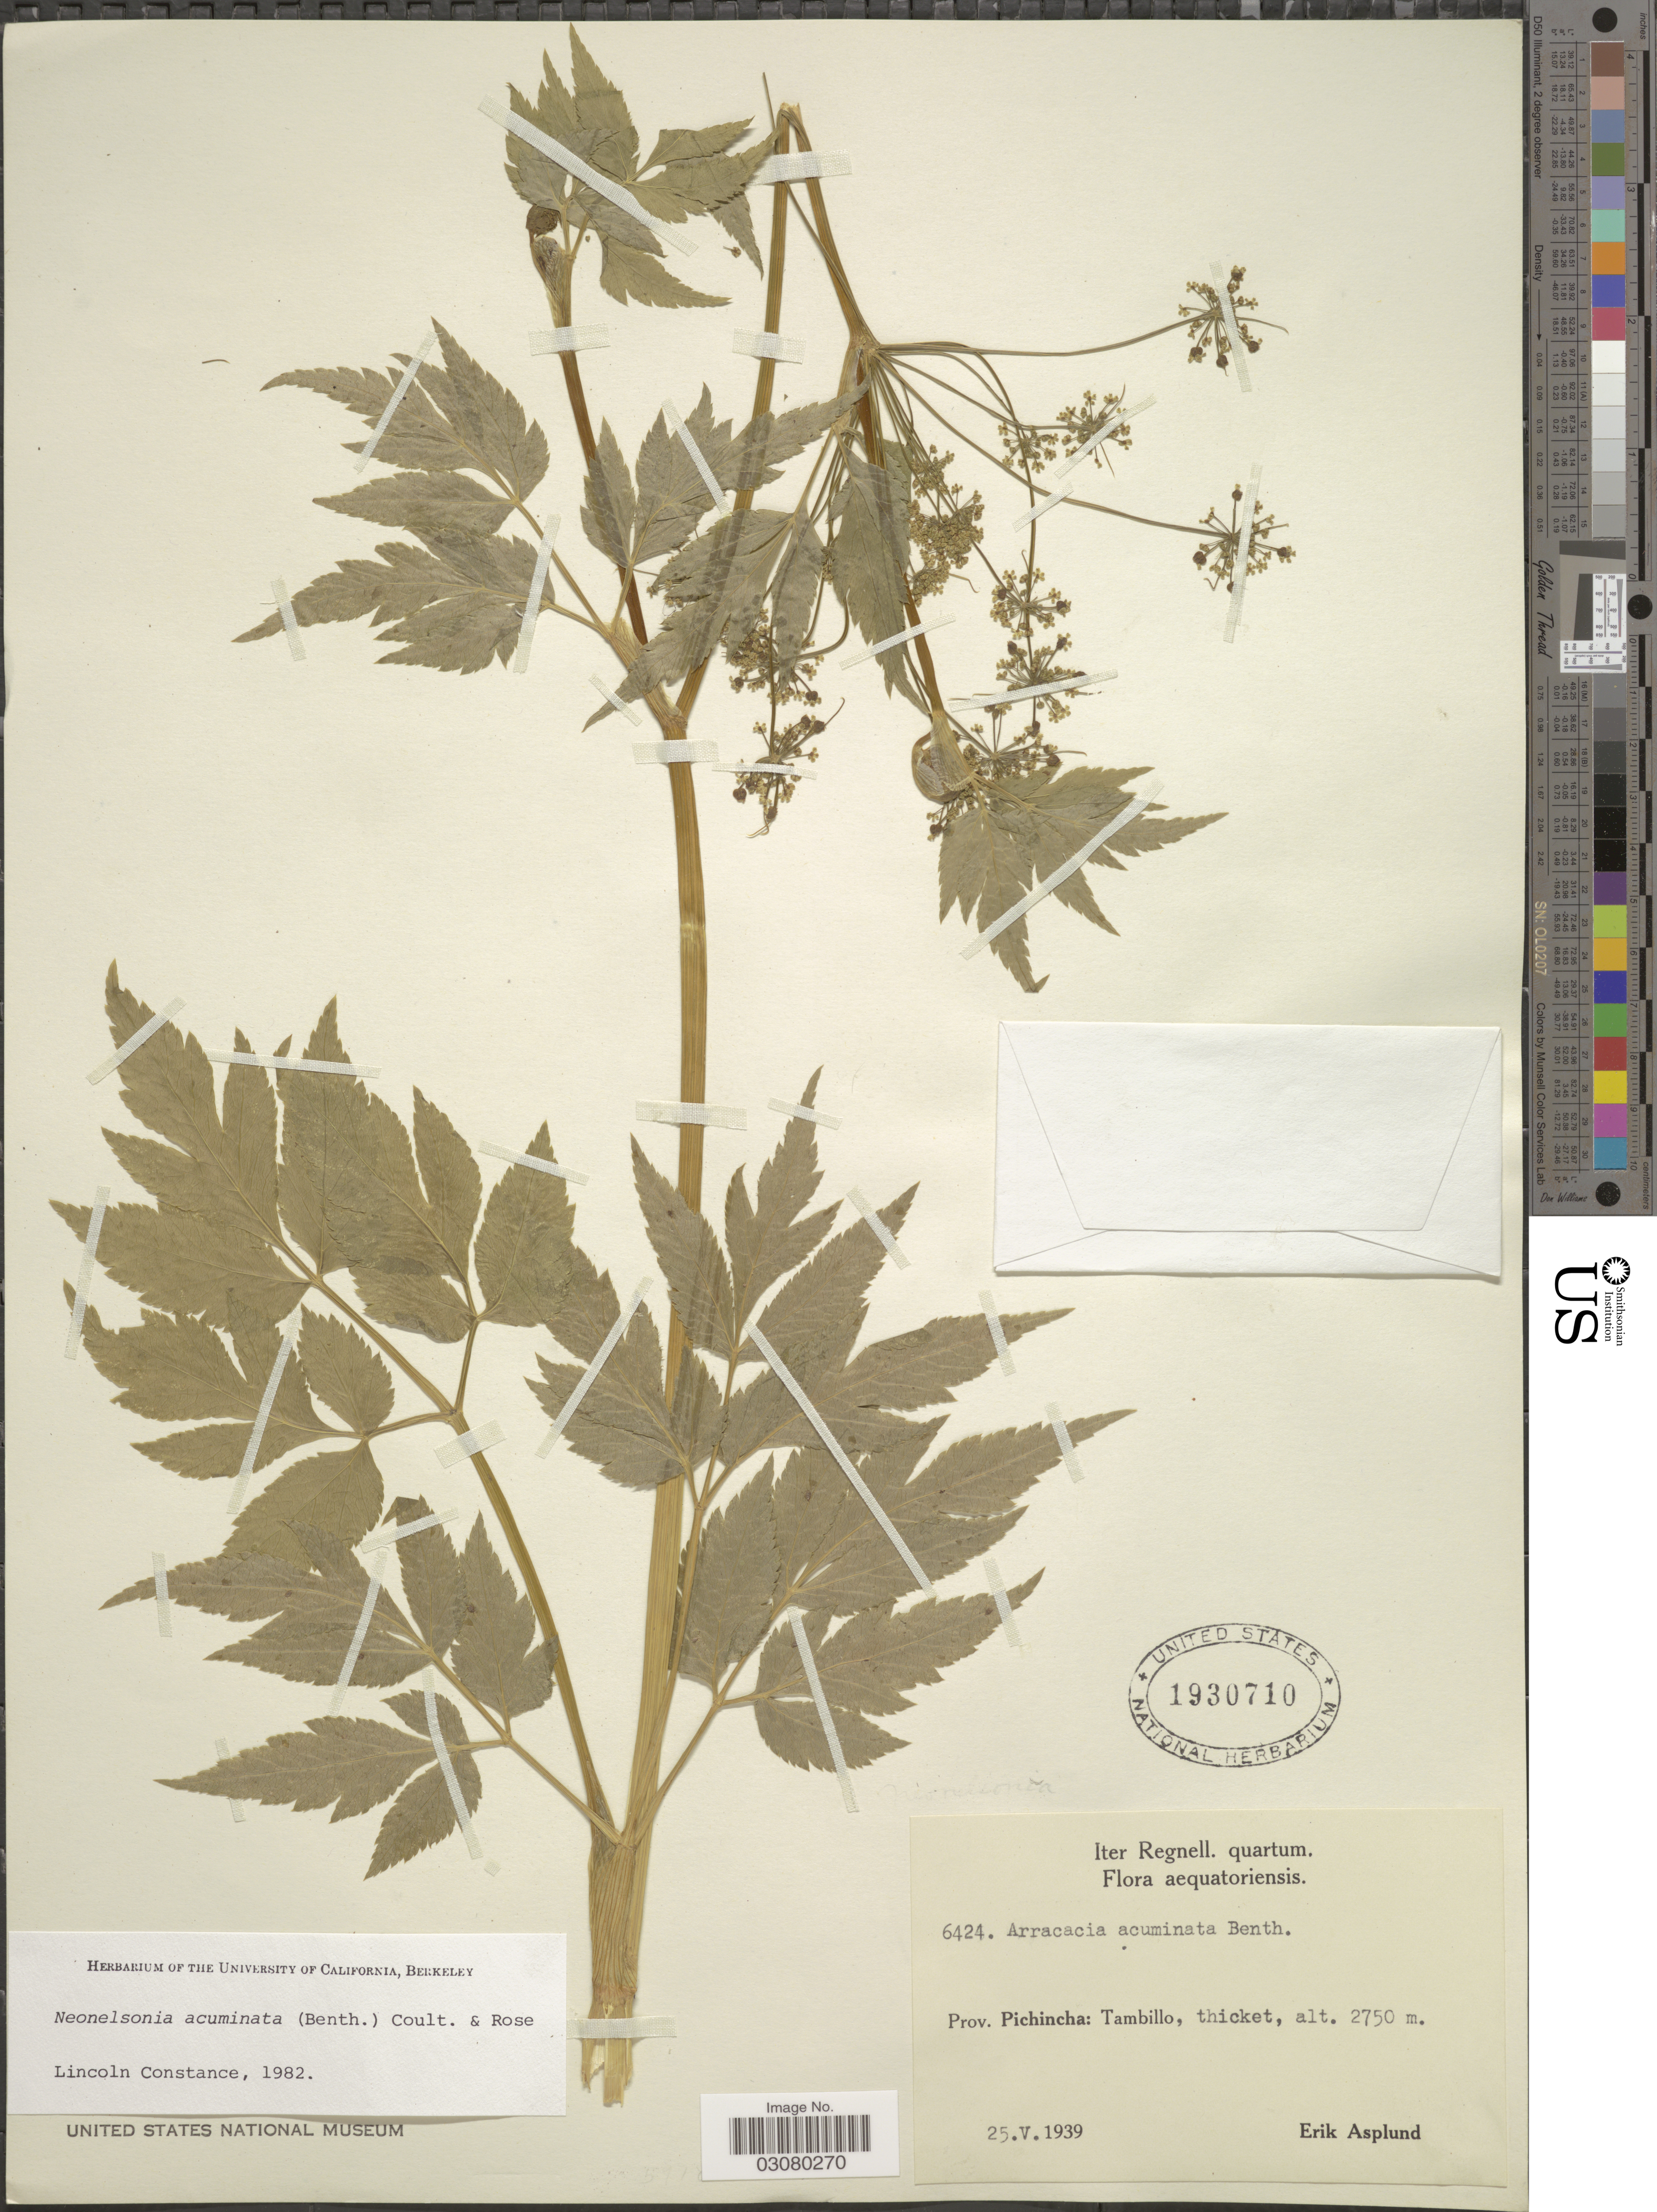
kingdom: Plantae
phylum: Tracheophyta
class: Magnoliopsida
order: Apiales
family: Apiaceae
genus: Neonelsonia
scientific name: Neonelsonia acuminata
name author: (Benth.) J.M. Coult. & Rose ex Drude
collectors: E. Asplund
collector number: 6424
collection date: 1939-05-25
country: Ecuador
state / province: Pichincha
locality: Tambillo, thicket.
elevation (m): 2750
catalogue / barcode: US 1930710